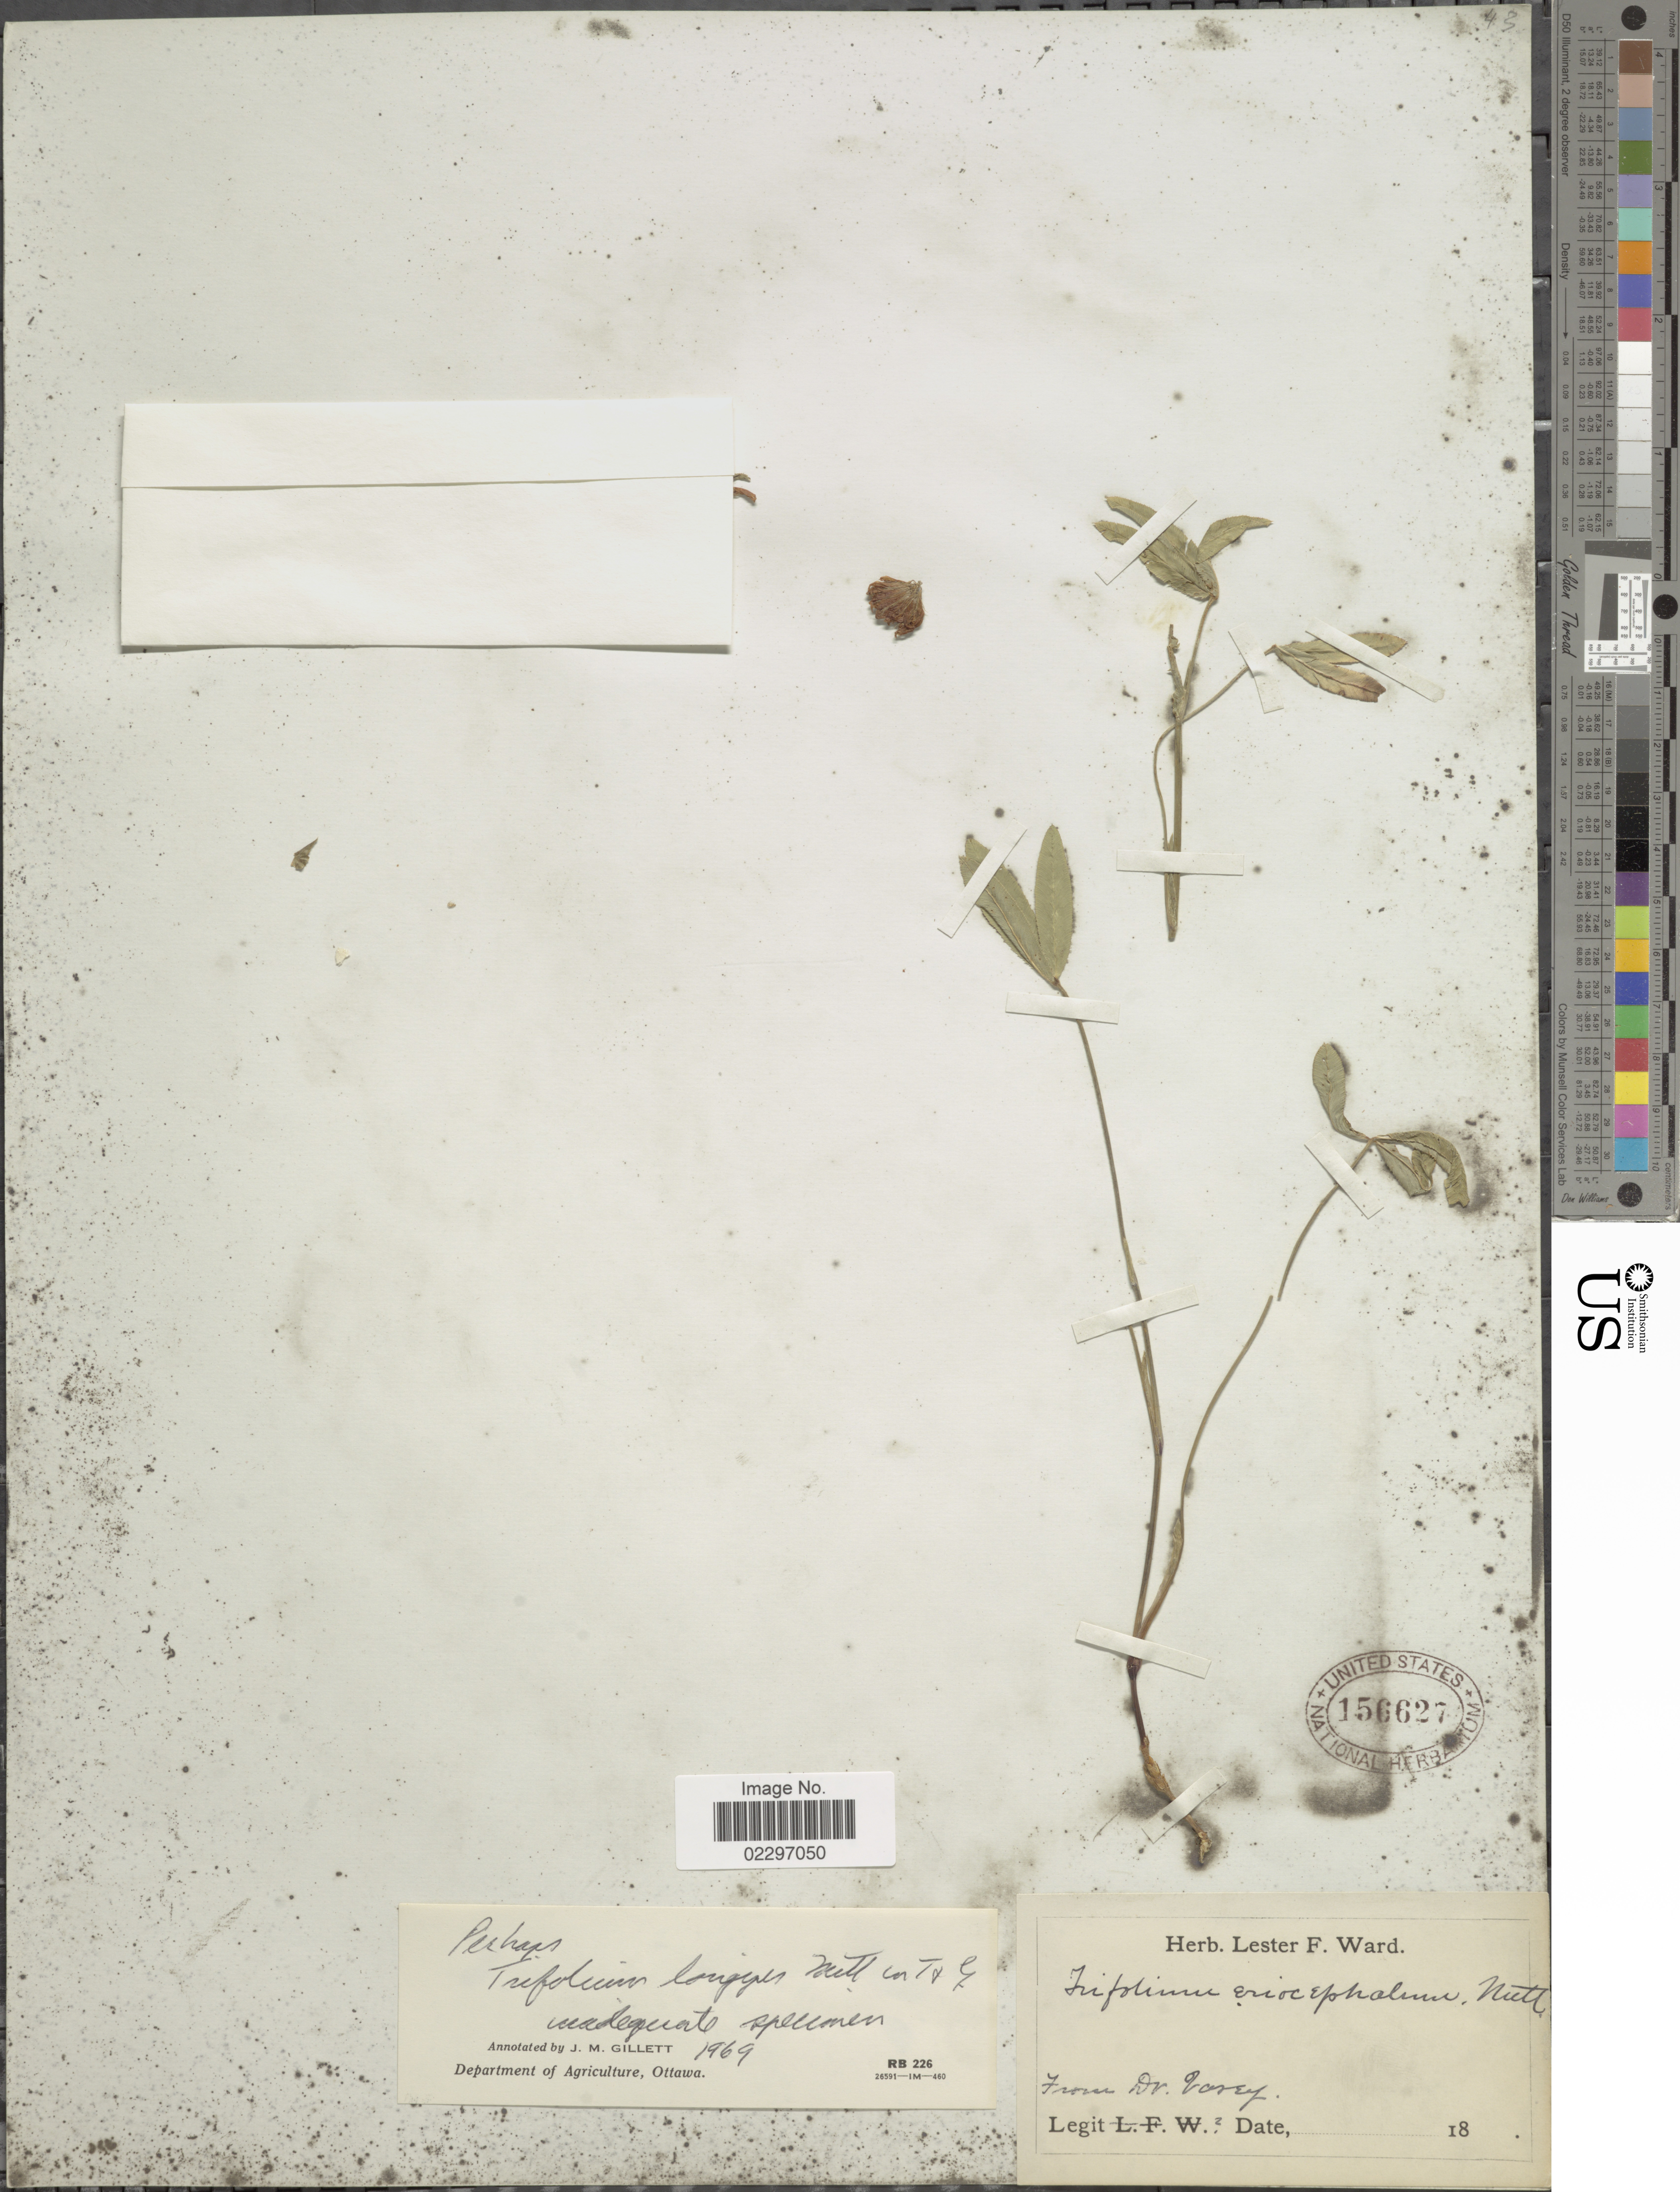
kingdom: Plantae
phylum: Tracheophyta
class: Magnoliopsida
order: Fabales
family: Fabaceae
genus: Trifolium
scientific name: Trifolium longipes subsp. longipes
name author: Nutt.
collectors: Vasey, --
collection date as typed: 18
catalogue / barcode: US 156627